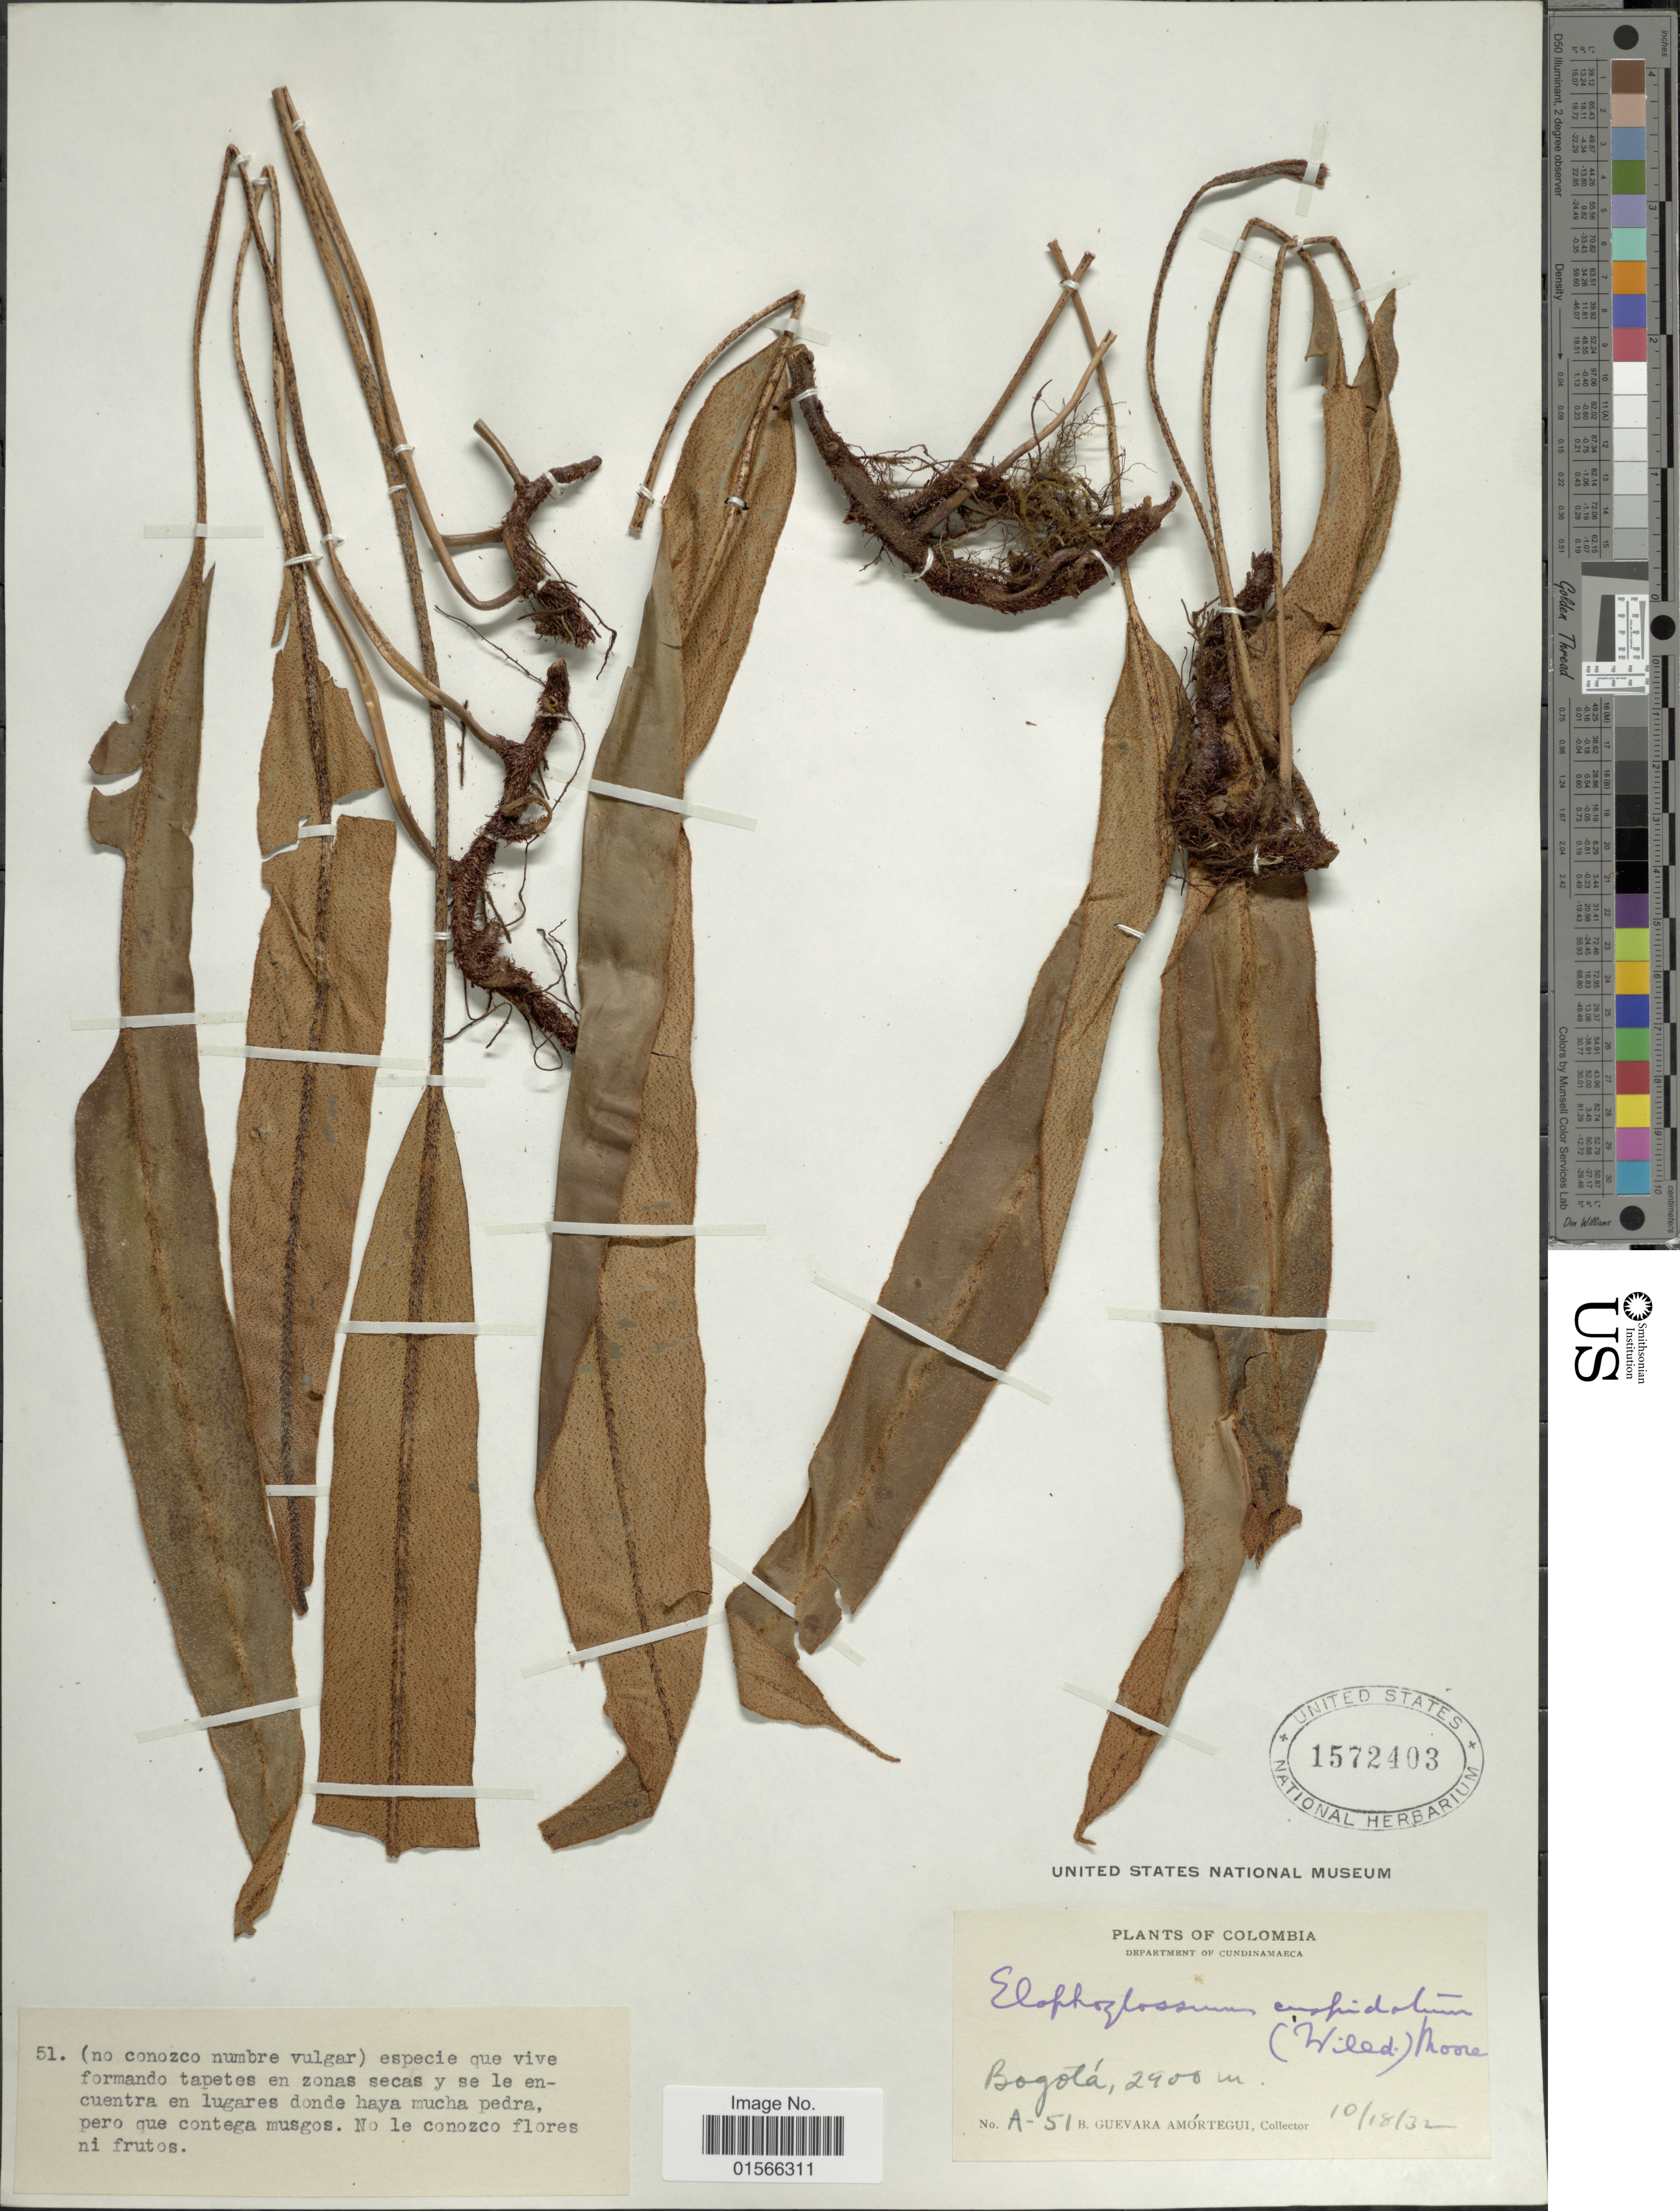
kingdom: Plantae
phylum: Tracheophyta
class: Polypodiopsida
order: Polypodiales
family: Dryopteridaceae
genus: Elaphoglossum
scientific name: Elaphoglossum cuspidatum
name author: (Willd.) T. Moore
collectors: B. Guevara-Amortegui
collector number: A-51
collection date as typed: Transcribed d/m/y: 18/10/32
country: Colombia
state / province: Cundinamarca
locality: Department of Cundinamarca, Bogotá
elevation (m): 2900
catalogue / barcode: US 1572403